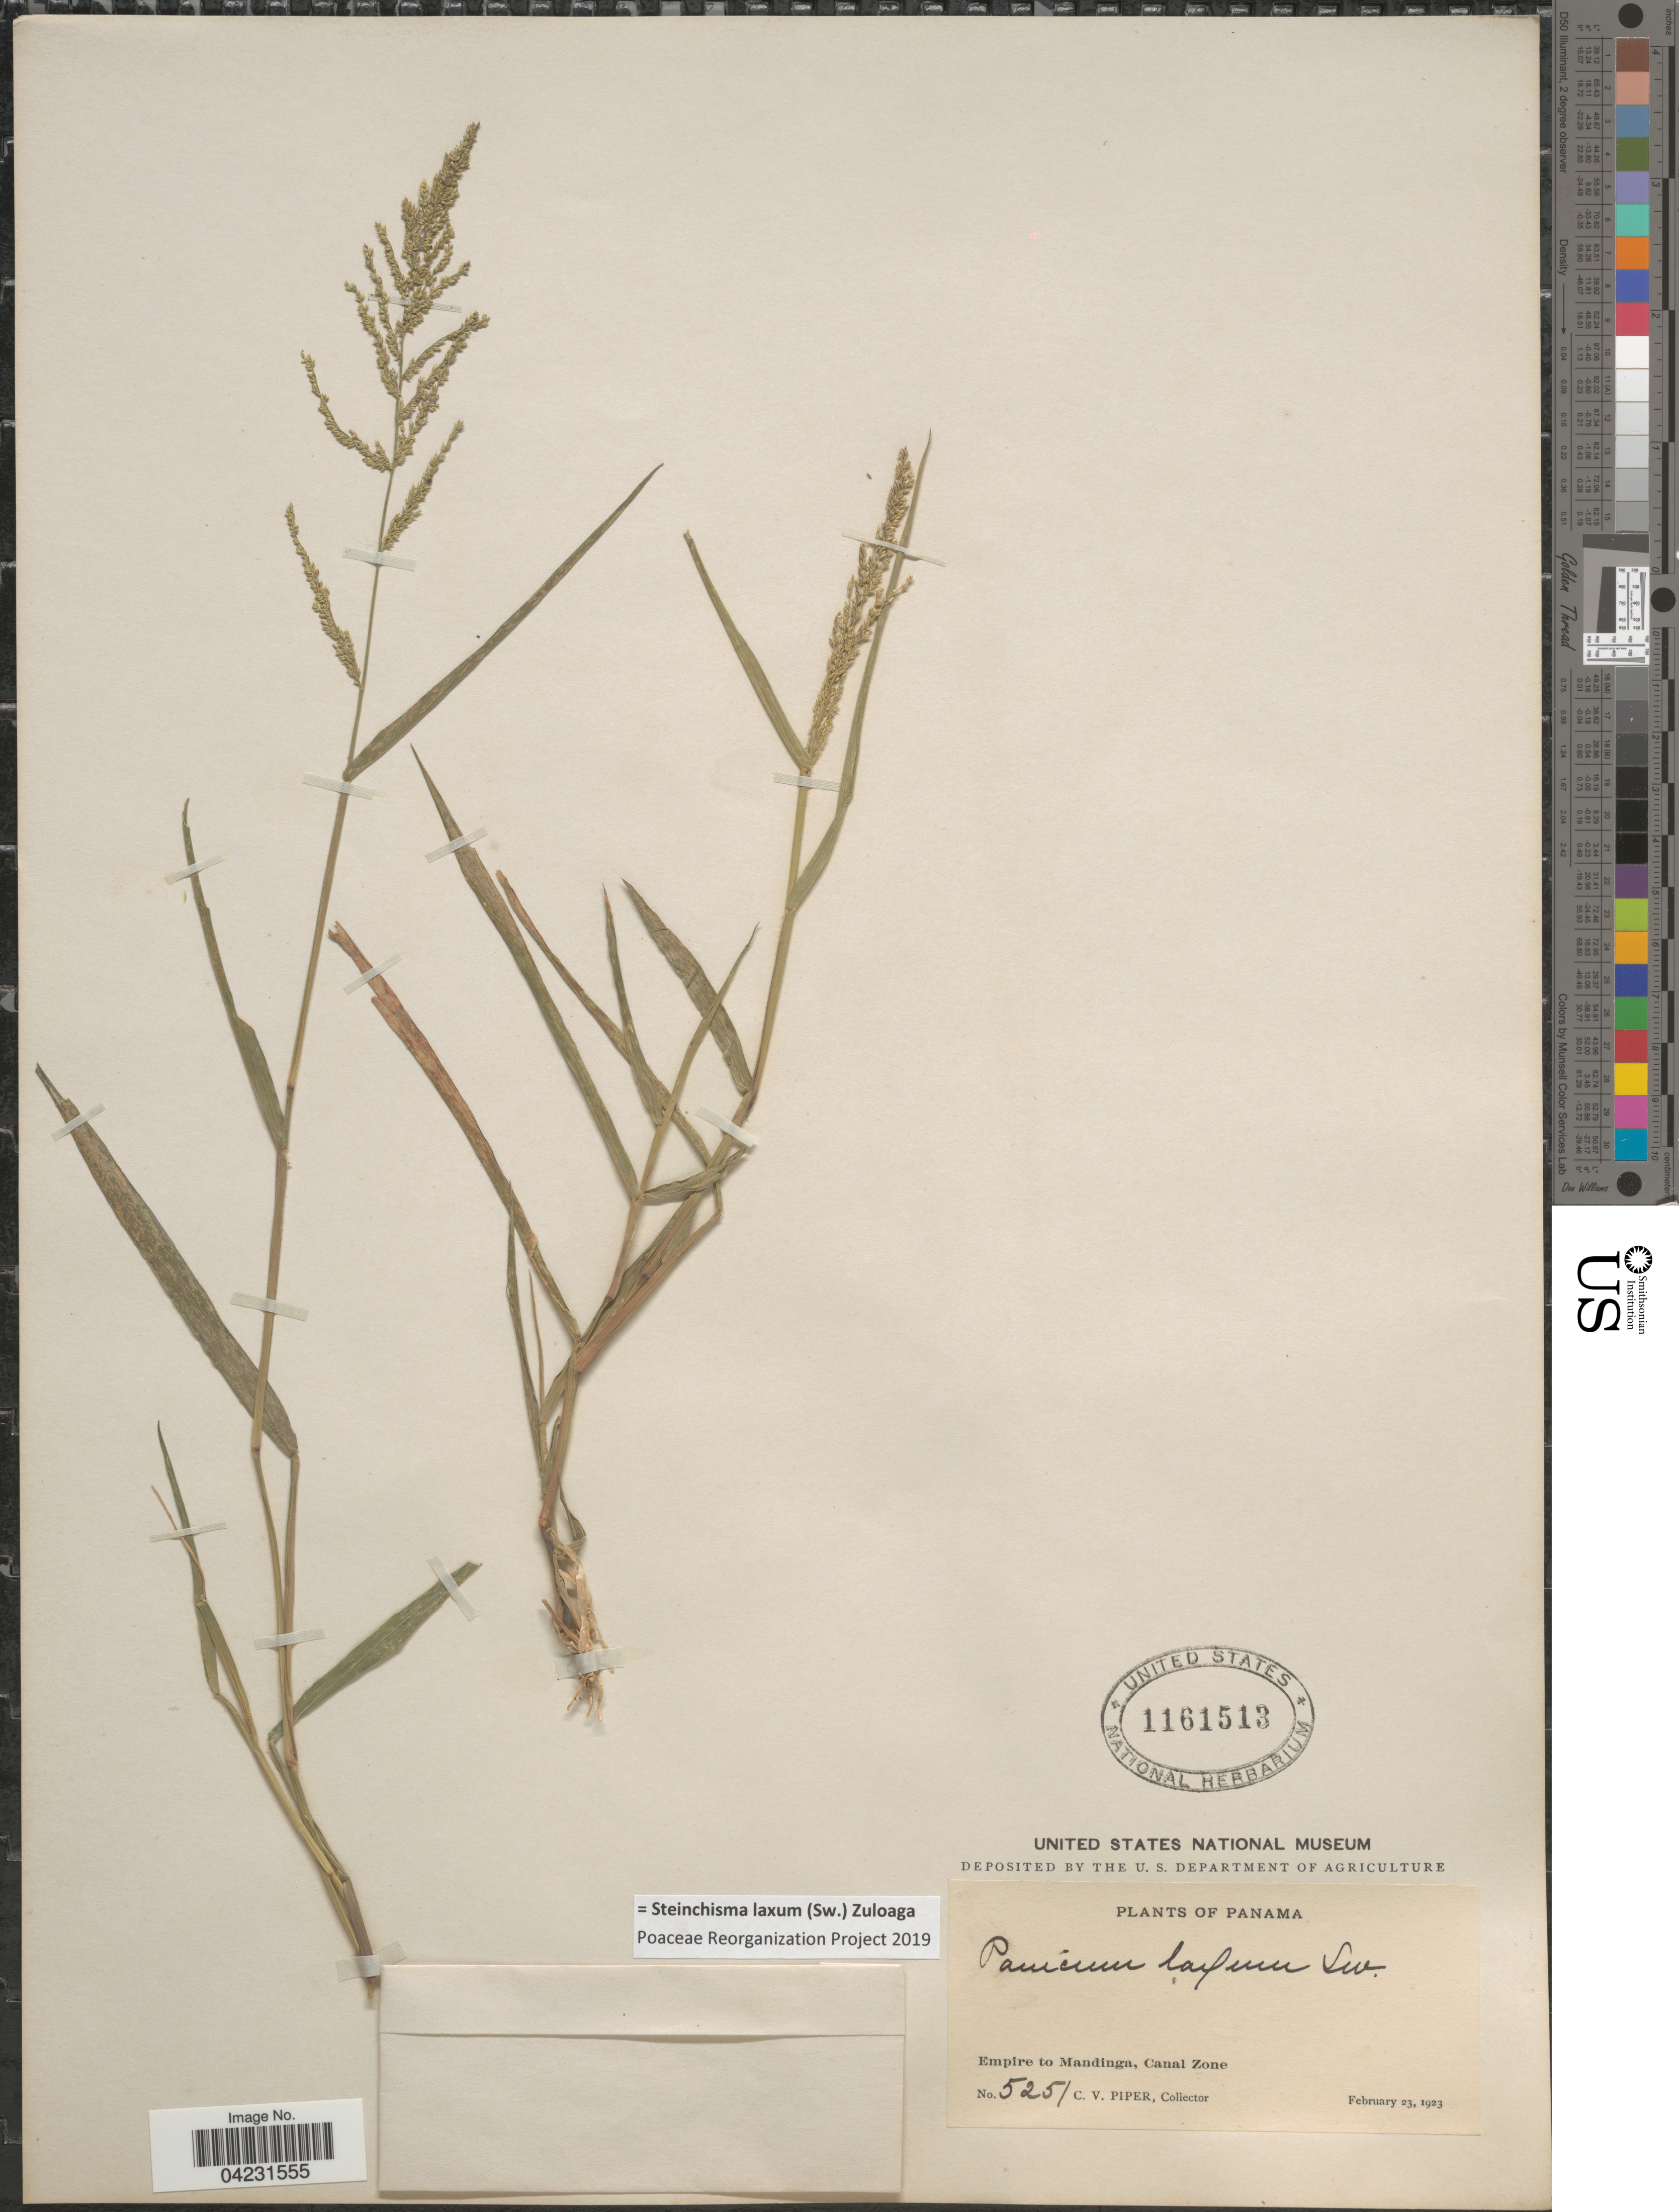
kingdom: Plantae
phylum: Tracheophyta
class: Liliopsida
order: Poales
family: Poaceae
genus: Steinchisma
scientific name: Steinchisma laxum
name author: (Sw.) Zuloaga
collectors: C. V. Piper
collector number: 5251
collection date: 1923-02-23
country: Panama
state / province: Colón / Panamá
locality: Empire to Mandinga, Canal Zone.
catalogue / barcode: US 1161513